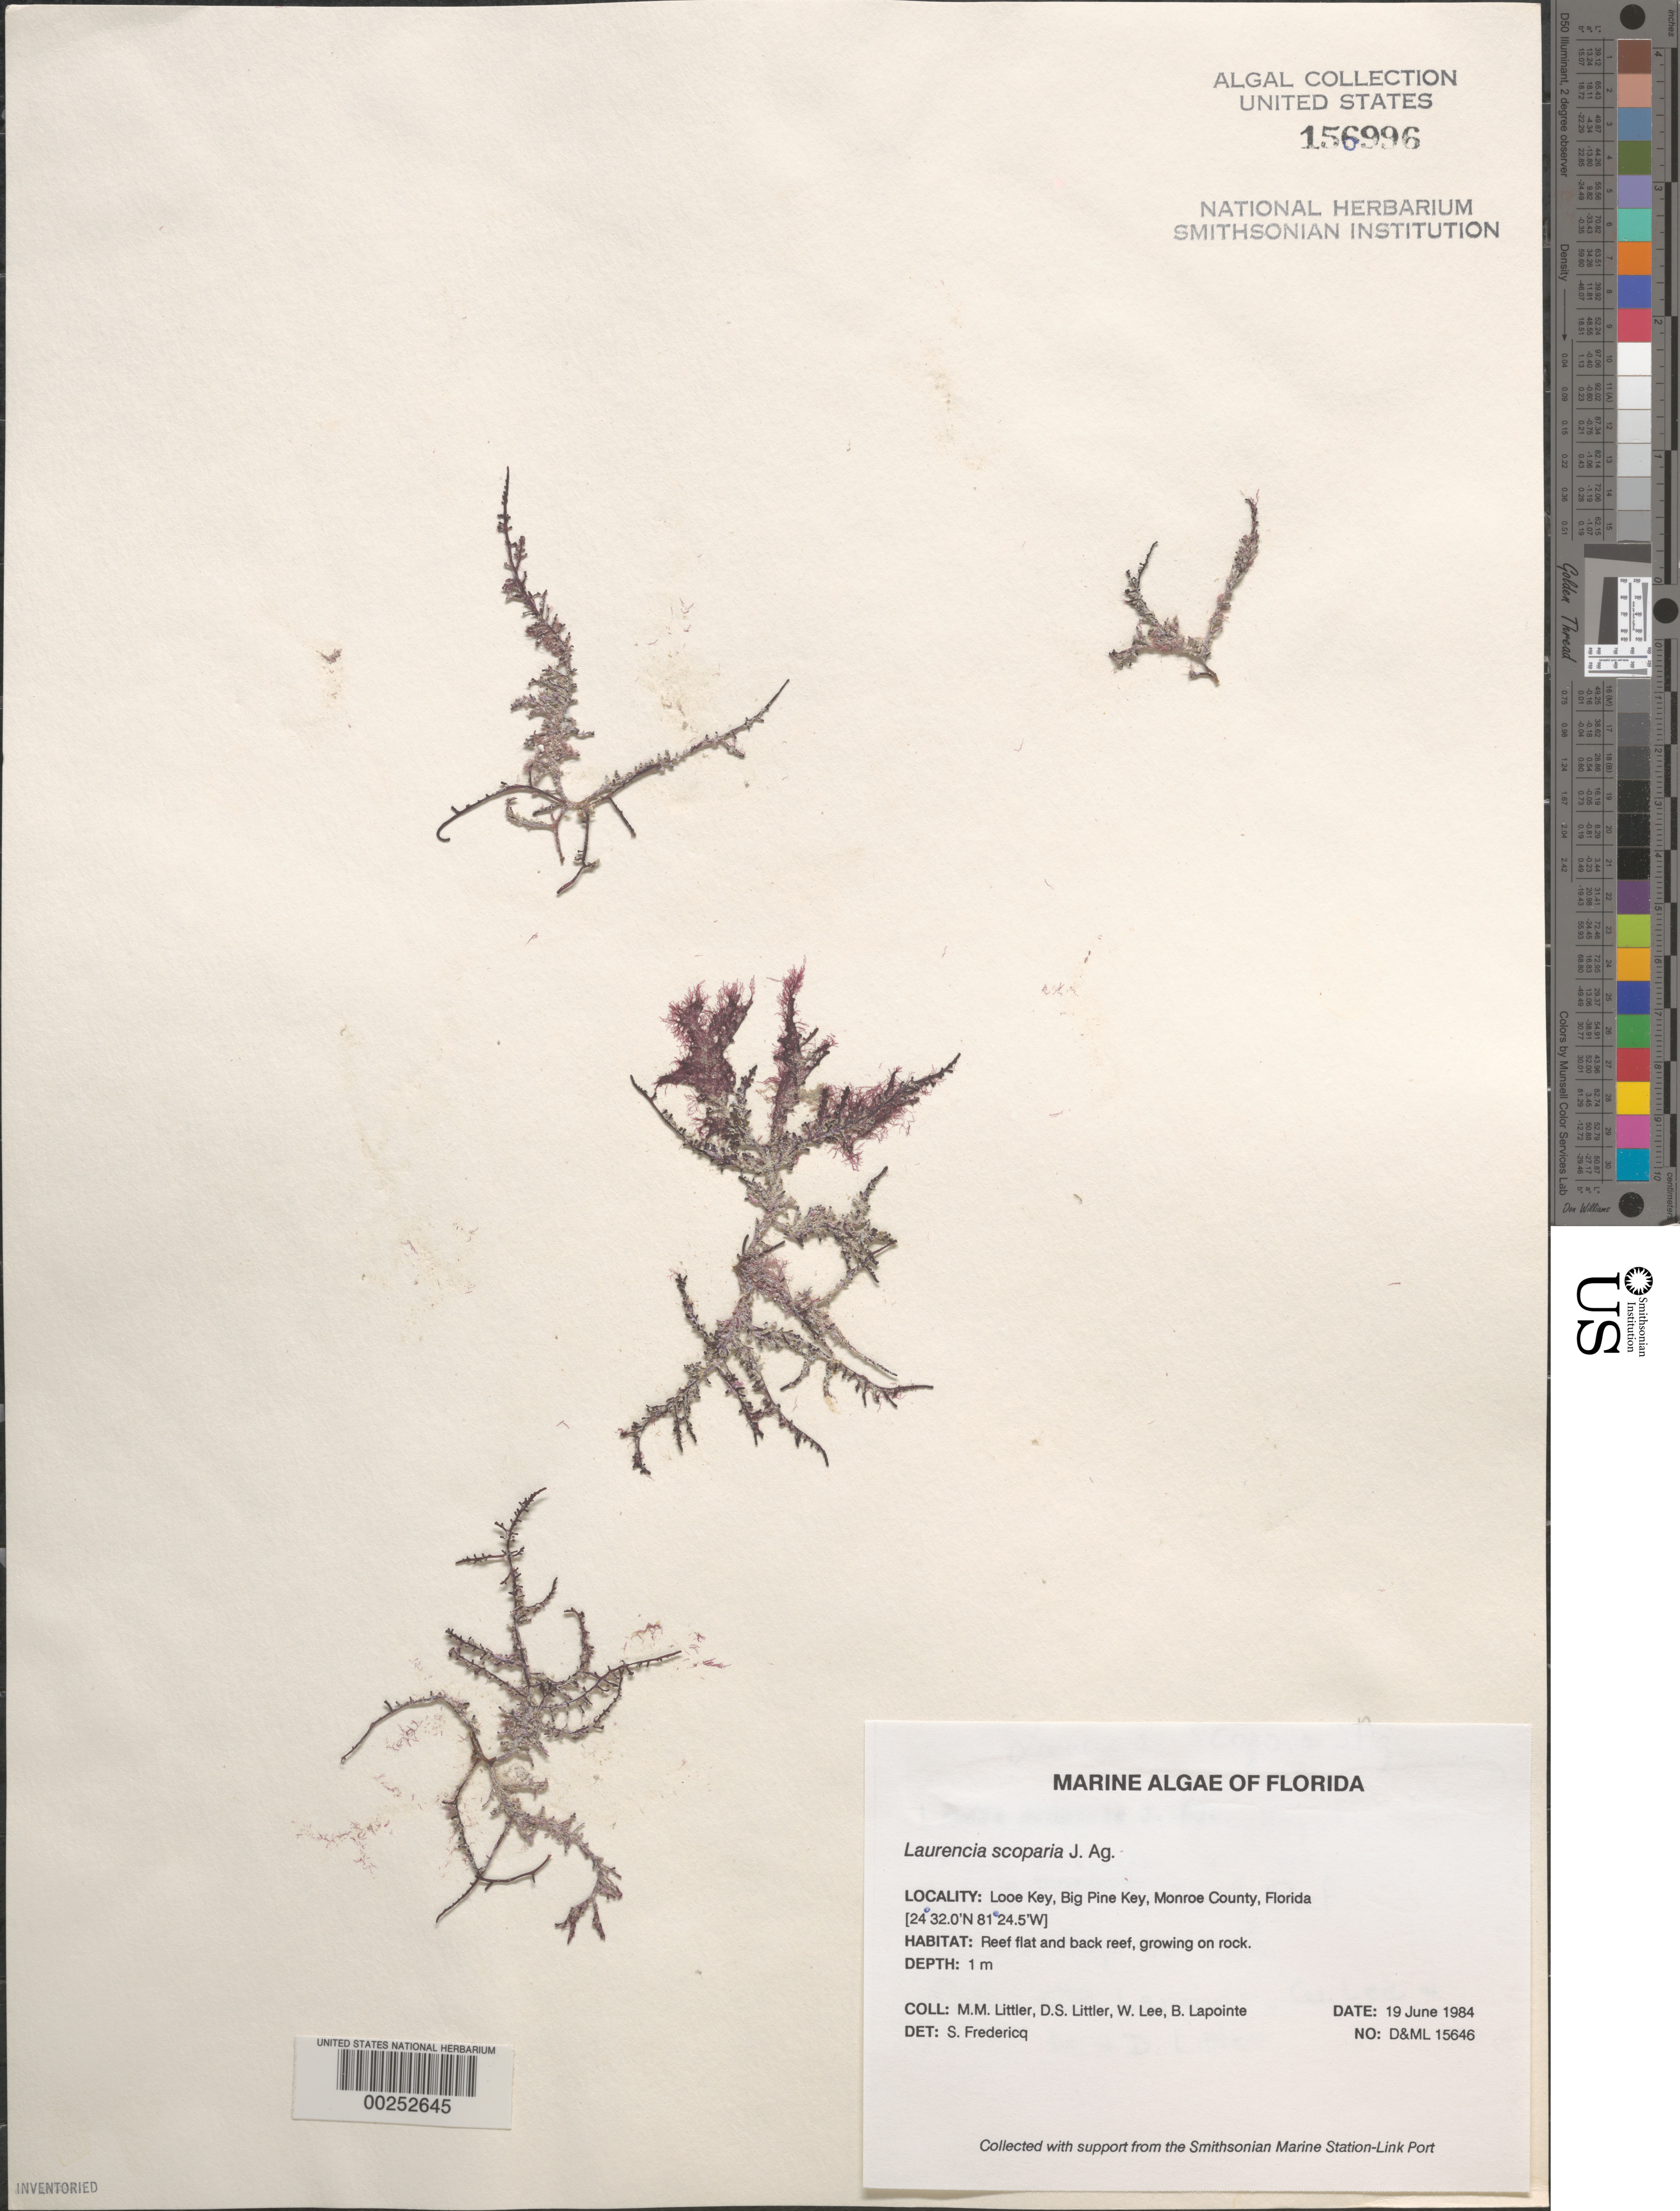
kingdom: Plantae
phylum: Rhodophyta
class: Florideophyceae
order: Ceramiales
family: Rhodomelaceae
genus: Laurencia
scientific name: Laurencia dendroidea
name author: J. Agardh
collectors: M. M. Littler, D. S. Littler, W. Lee & B. Lapointe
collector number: D&ML 15646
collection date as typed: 19 Jun 1984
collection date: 1984-06-19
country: United States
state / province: Florida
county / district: Monroe County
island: Looe Key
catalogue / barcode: US 156996